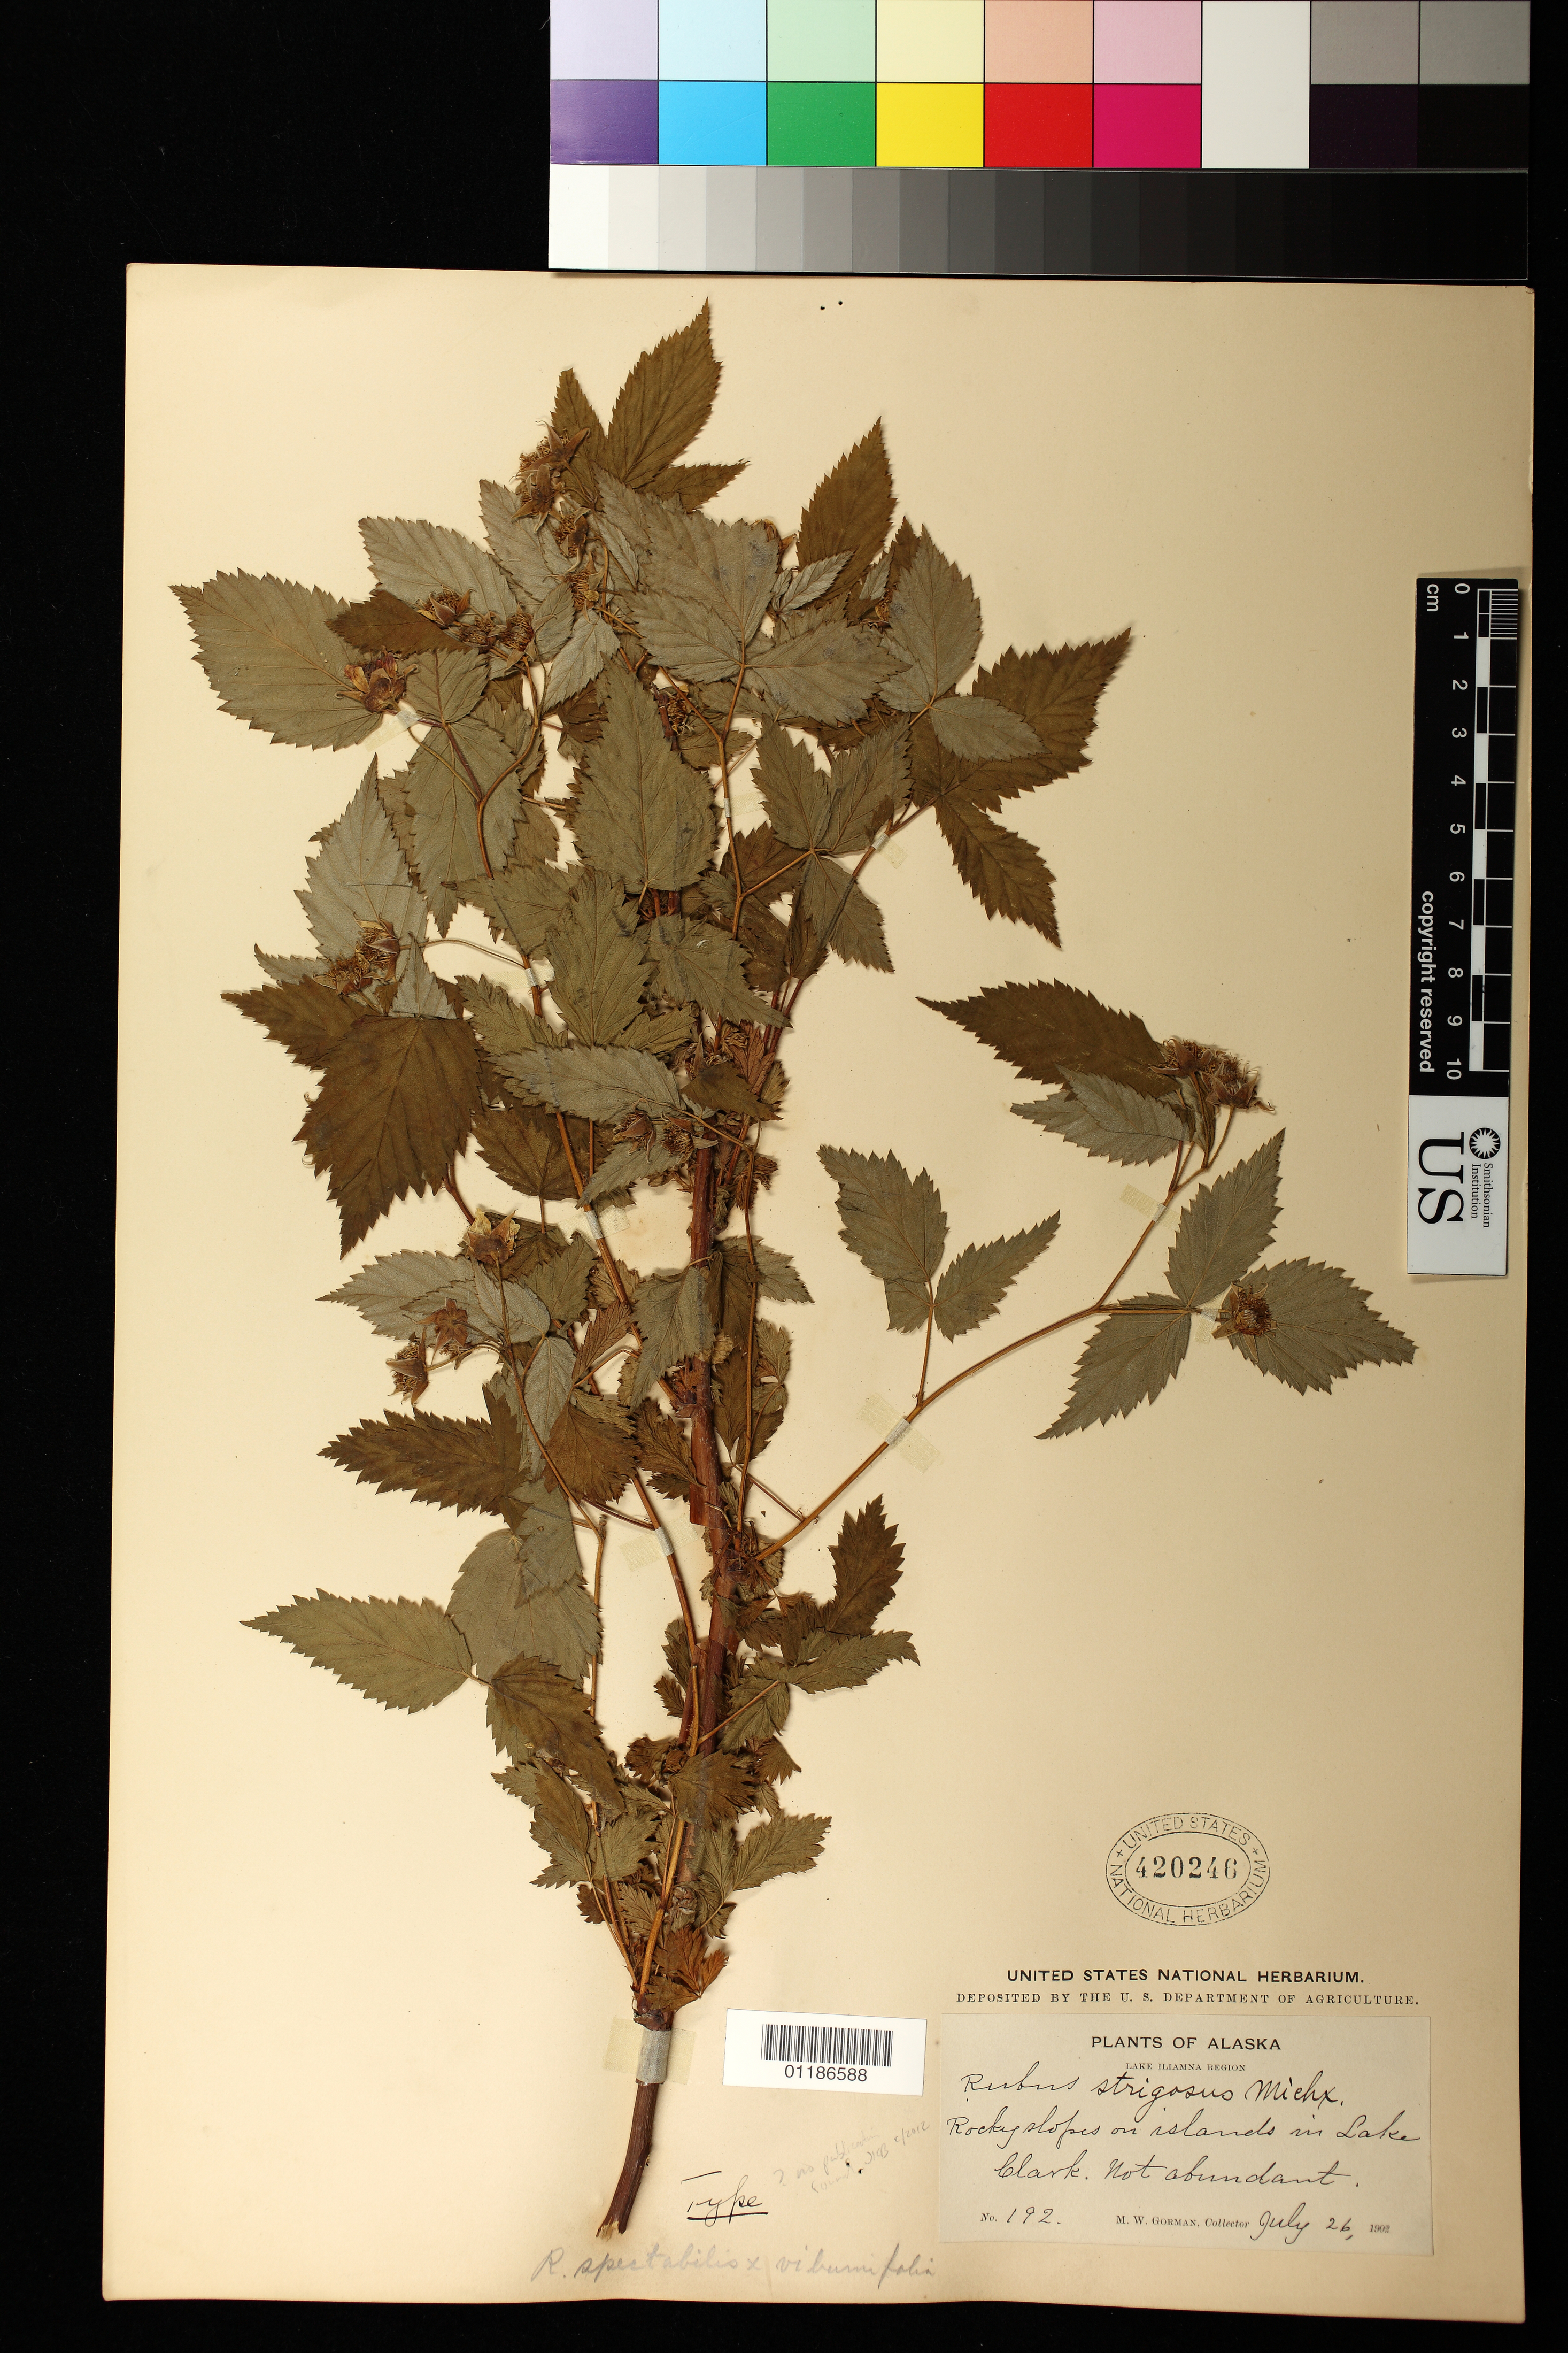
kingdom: Plantae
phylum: Tracheophyta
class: Magnoliopsida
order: Rosales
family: Rosaceae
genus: Rubus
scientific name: Rubus strigosus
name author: Michx.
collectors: M. W. Gorman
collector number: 192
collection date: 1902-07-26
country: United States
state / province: Alaska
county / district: Lake and Peninsula Borough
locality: Rocky slopes on islands in Lake Clark.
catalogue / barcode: US 420246